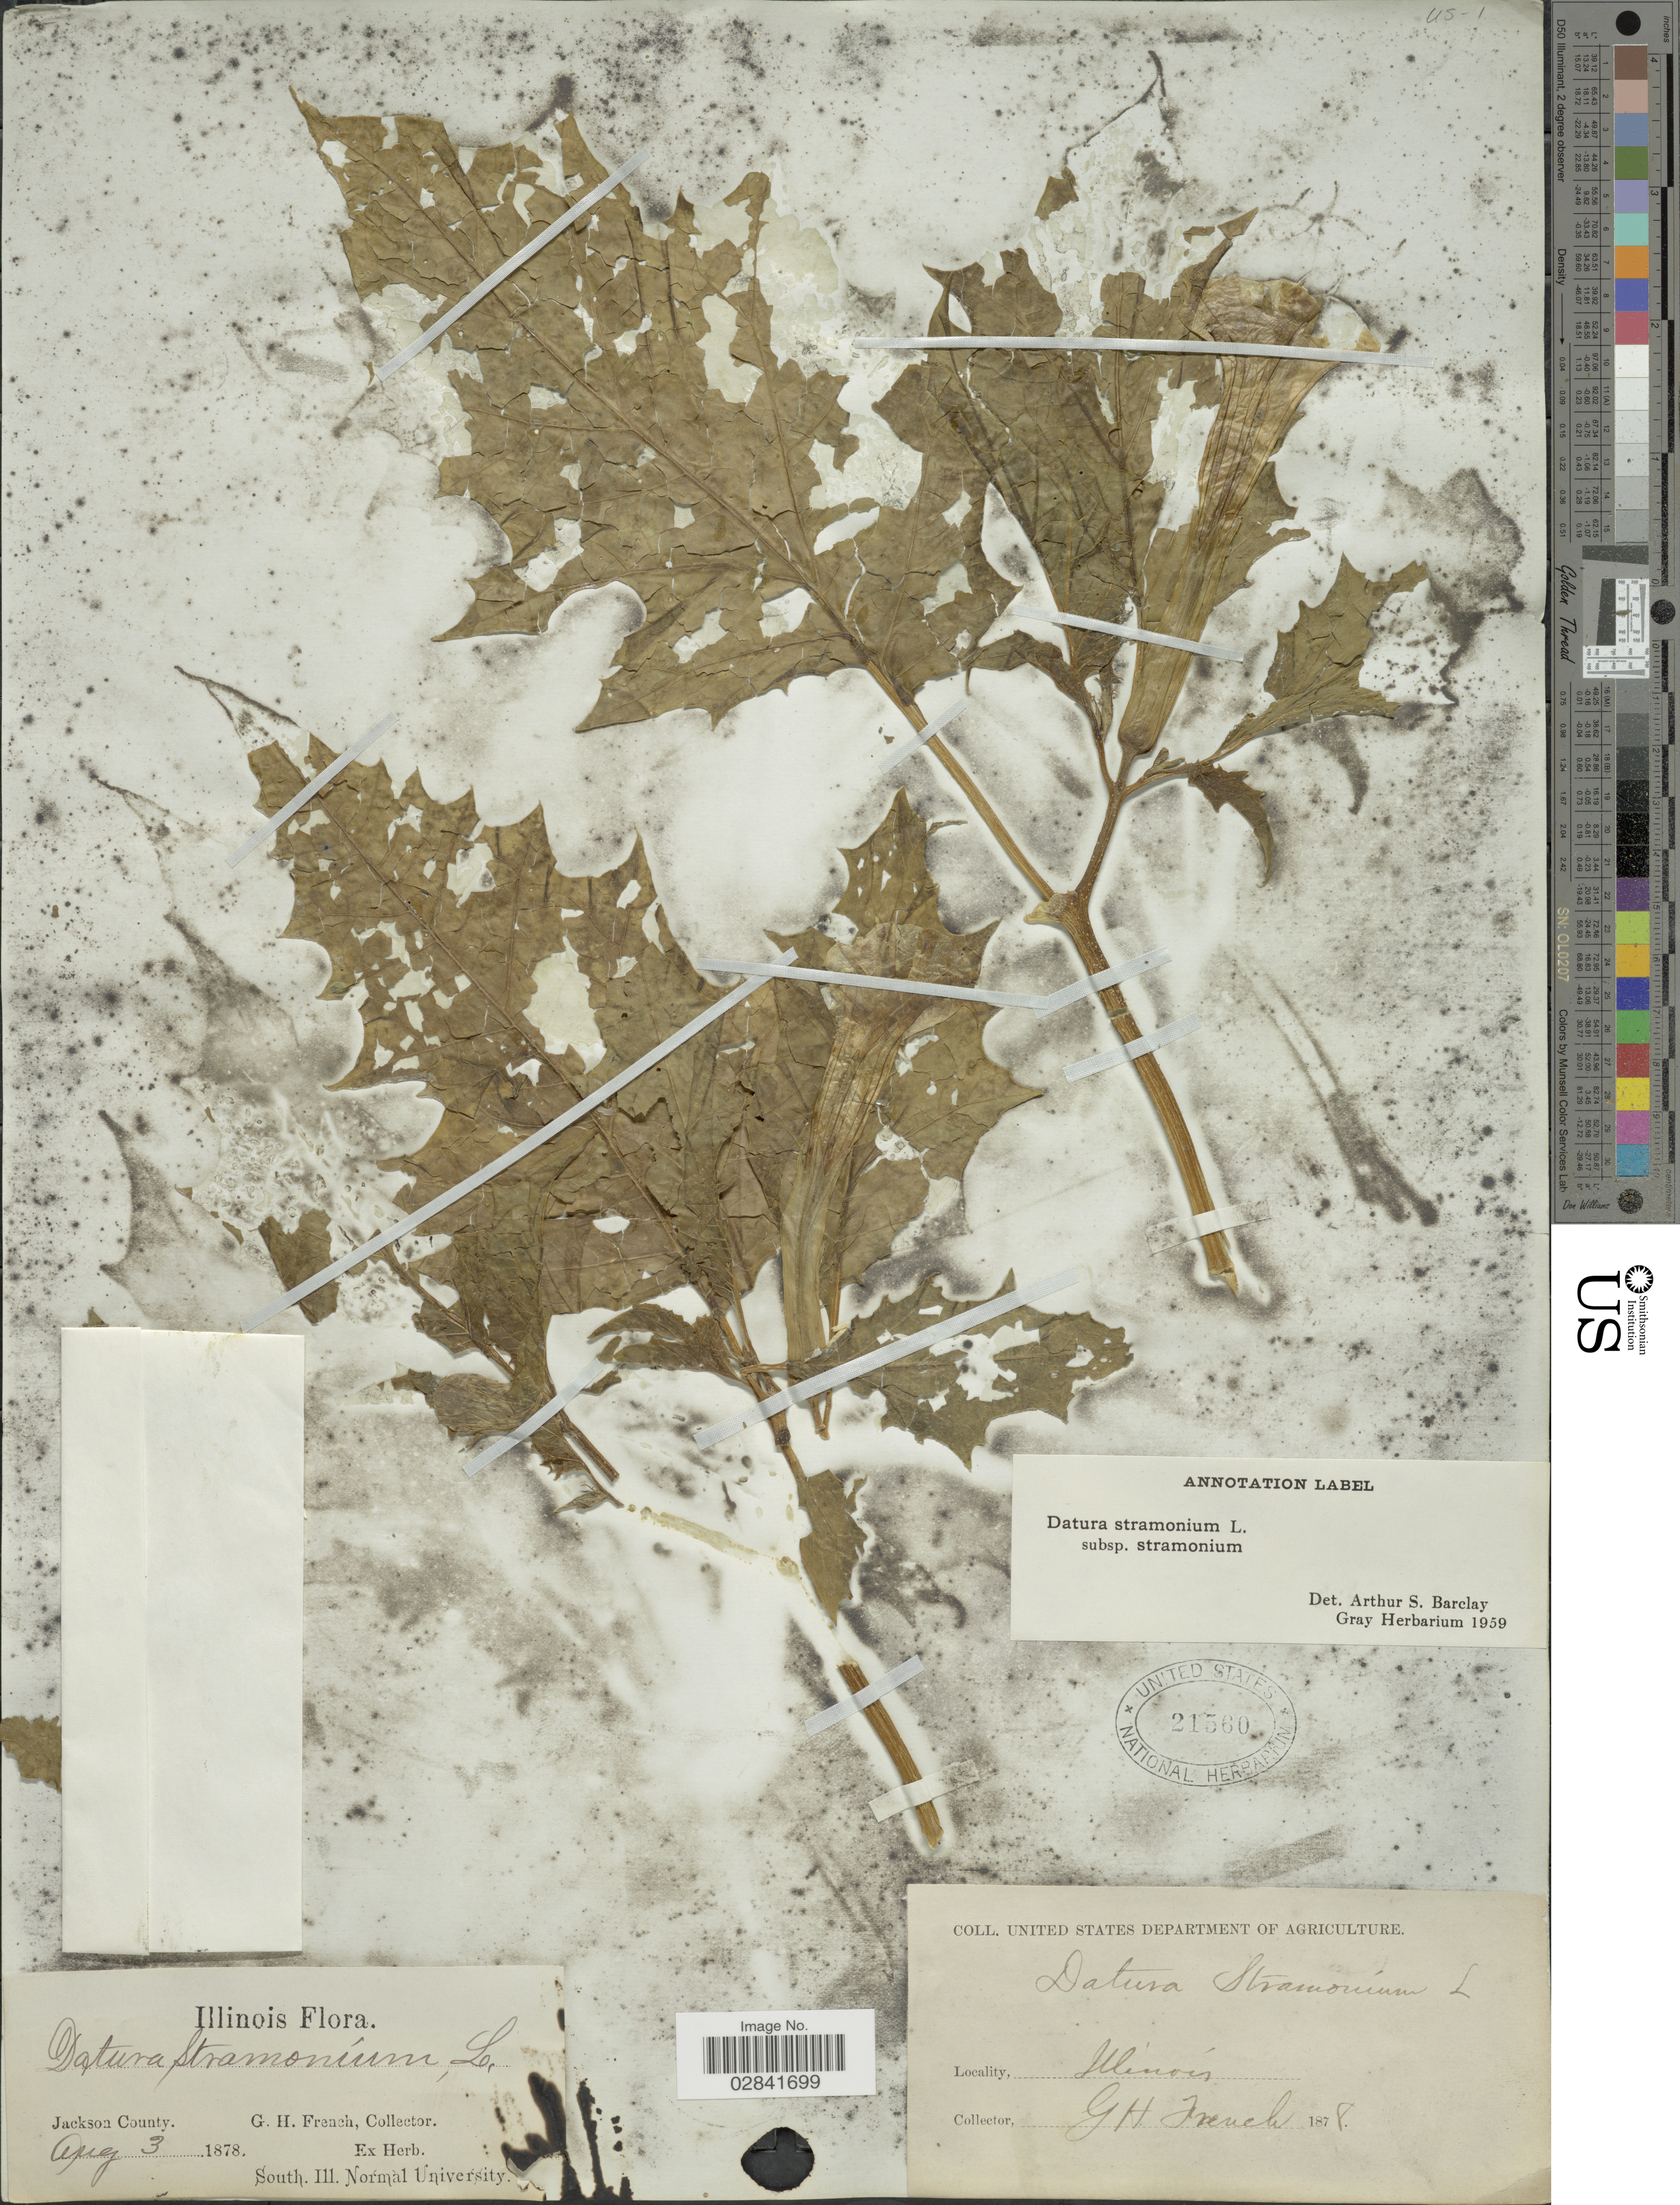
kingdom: Plantae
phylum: Tracheophyta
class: Magnoliopsida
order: Solanales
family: Solanaceae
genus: Datura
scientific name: Datura stramonium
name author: L.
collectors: G. H. French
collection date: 1878-08-03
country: United States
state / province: Illinois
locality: Jackson County.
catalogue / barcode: US 21560